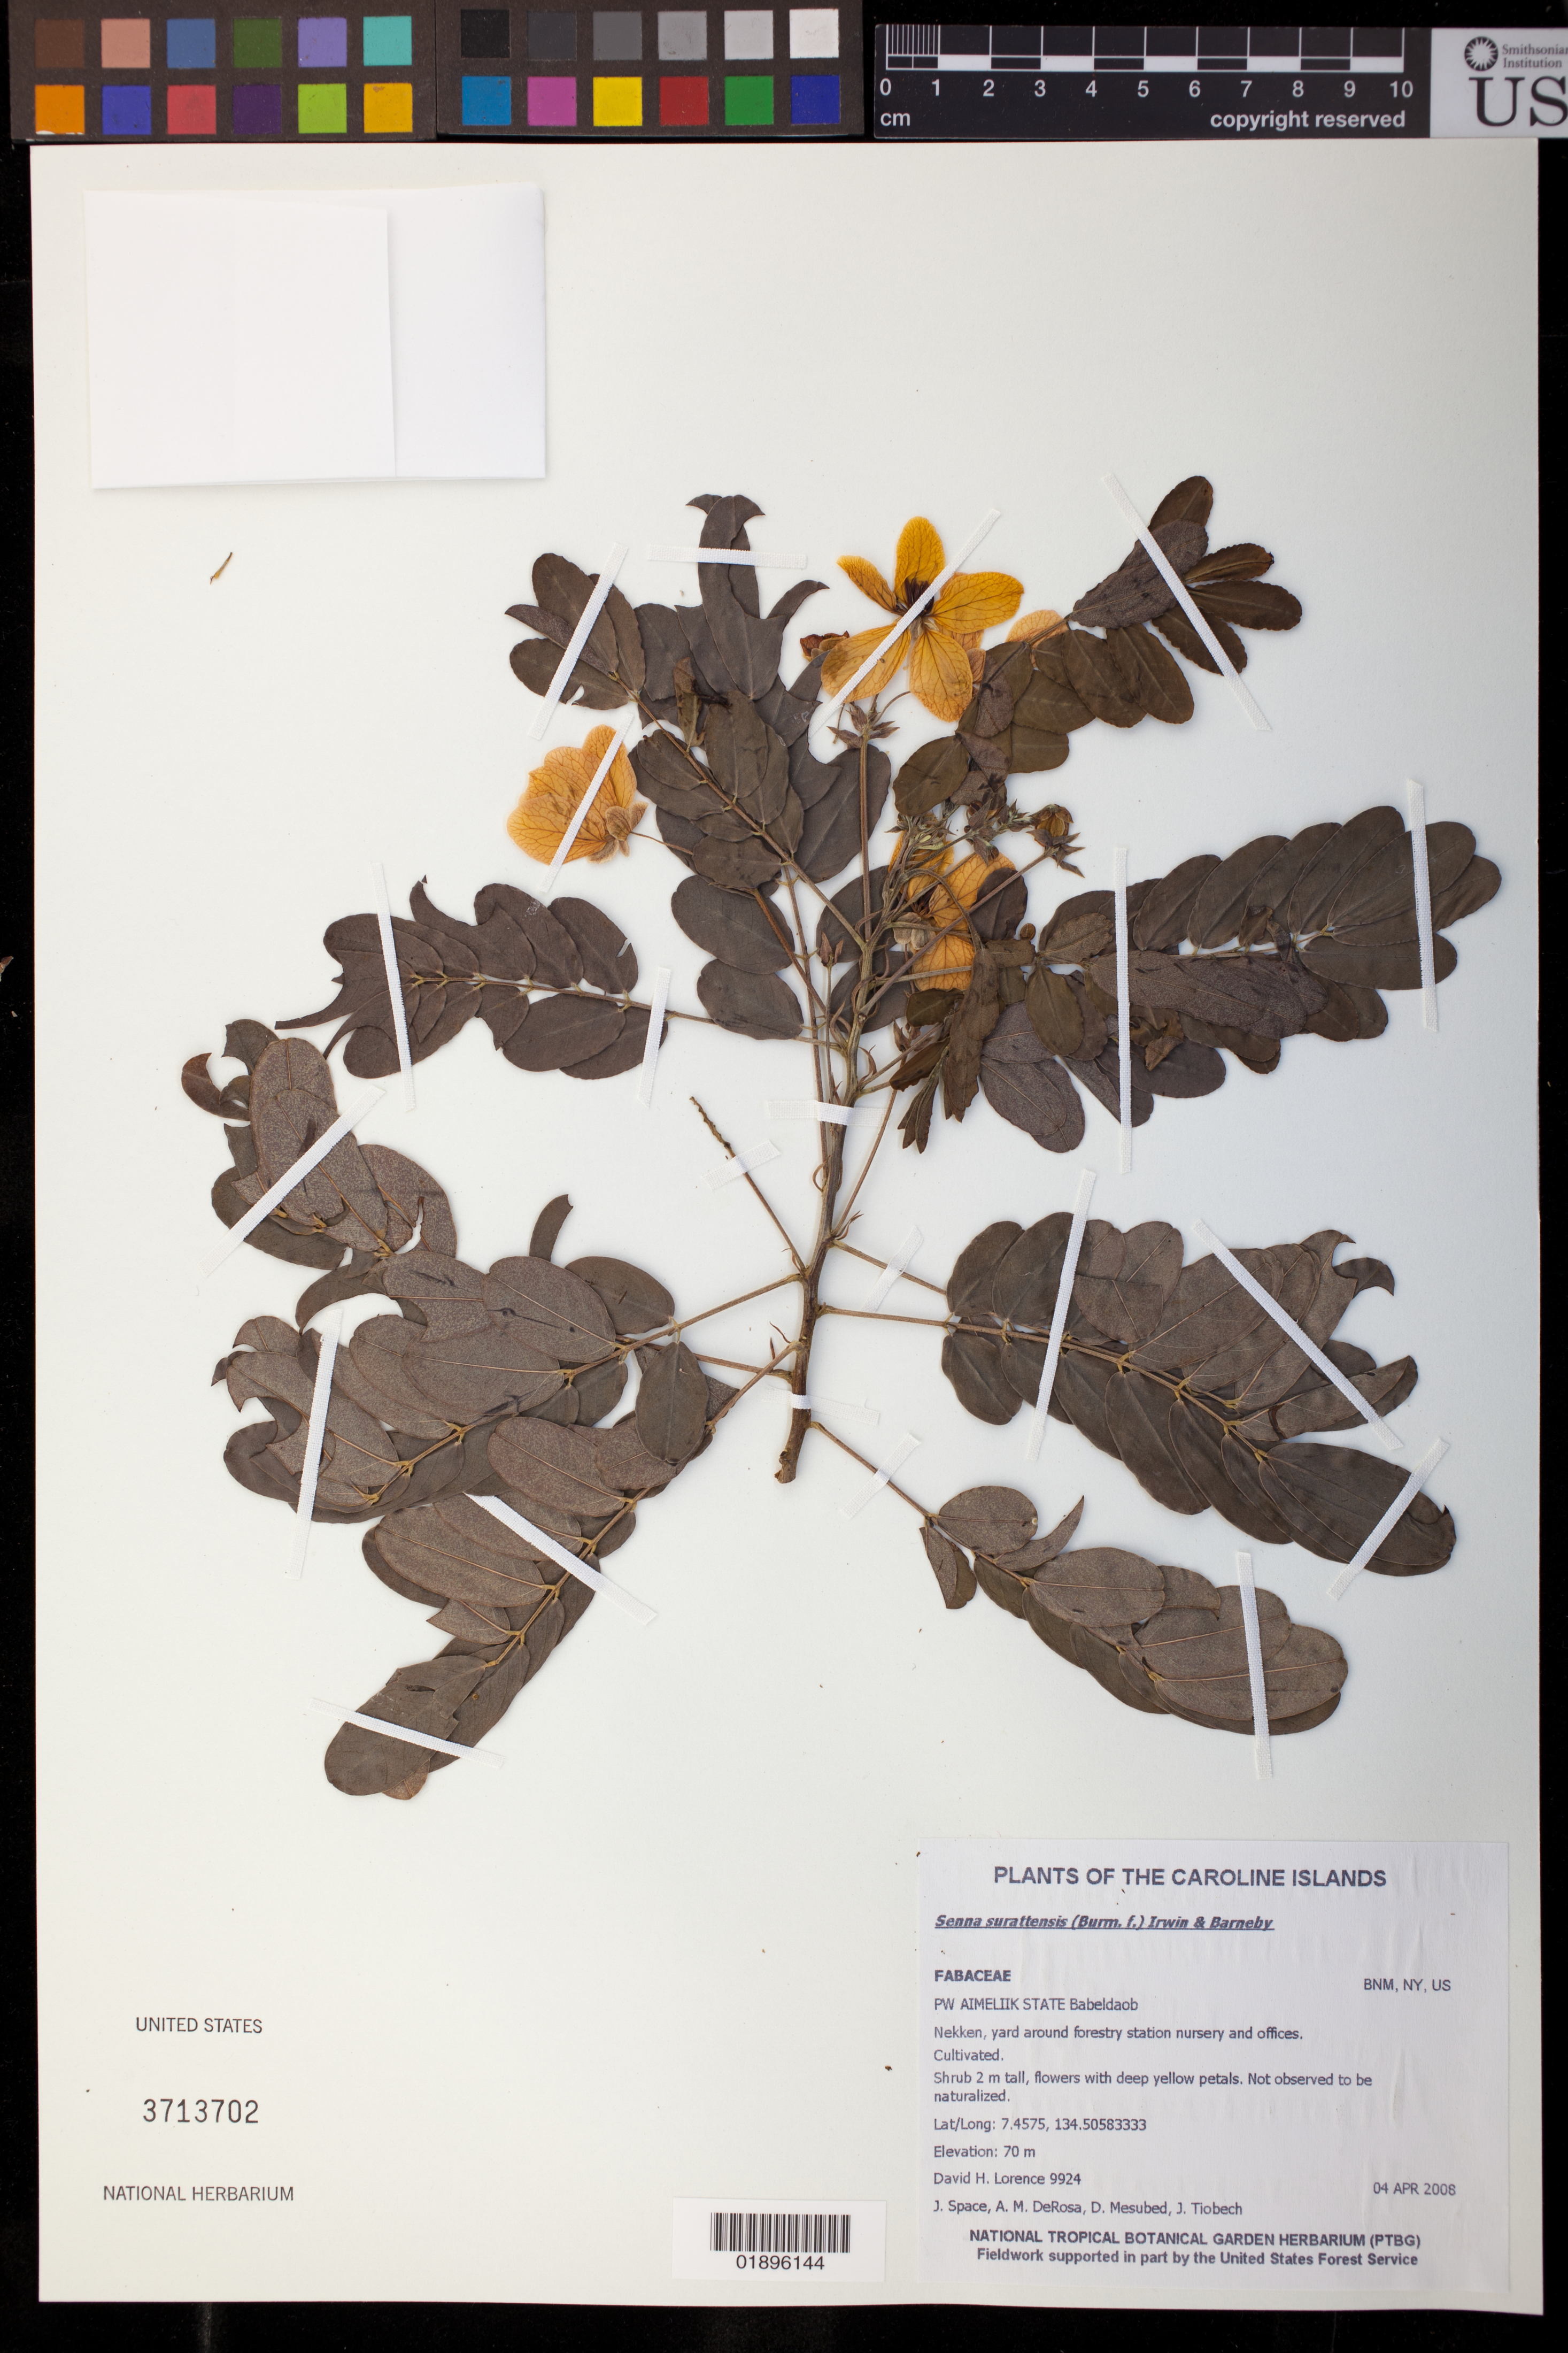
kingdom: Plantae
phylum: Tracheophyta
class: Magnoliopsida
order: Fabales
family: Fabaceae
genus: Senna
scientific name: Senna surattensis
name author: (Burm. f.) H.S. Irwin & Barneby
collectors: D. Lorence, J. Space, A. DeRosa, D. Mesubed & J. Tiobech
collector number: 9924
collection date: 2008-04-04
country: Palau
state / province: Aimeliik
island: Babeldaob [Babelthuap]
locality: Nekken, yard around forestry station nursery and offices.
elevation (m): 70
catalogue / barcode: US 3713702